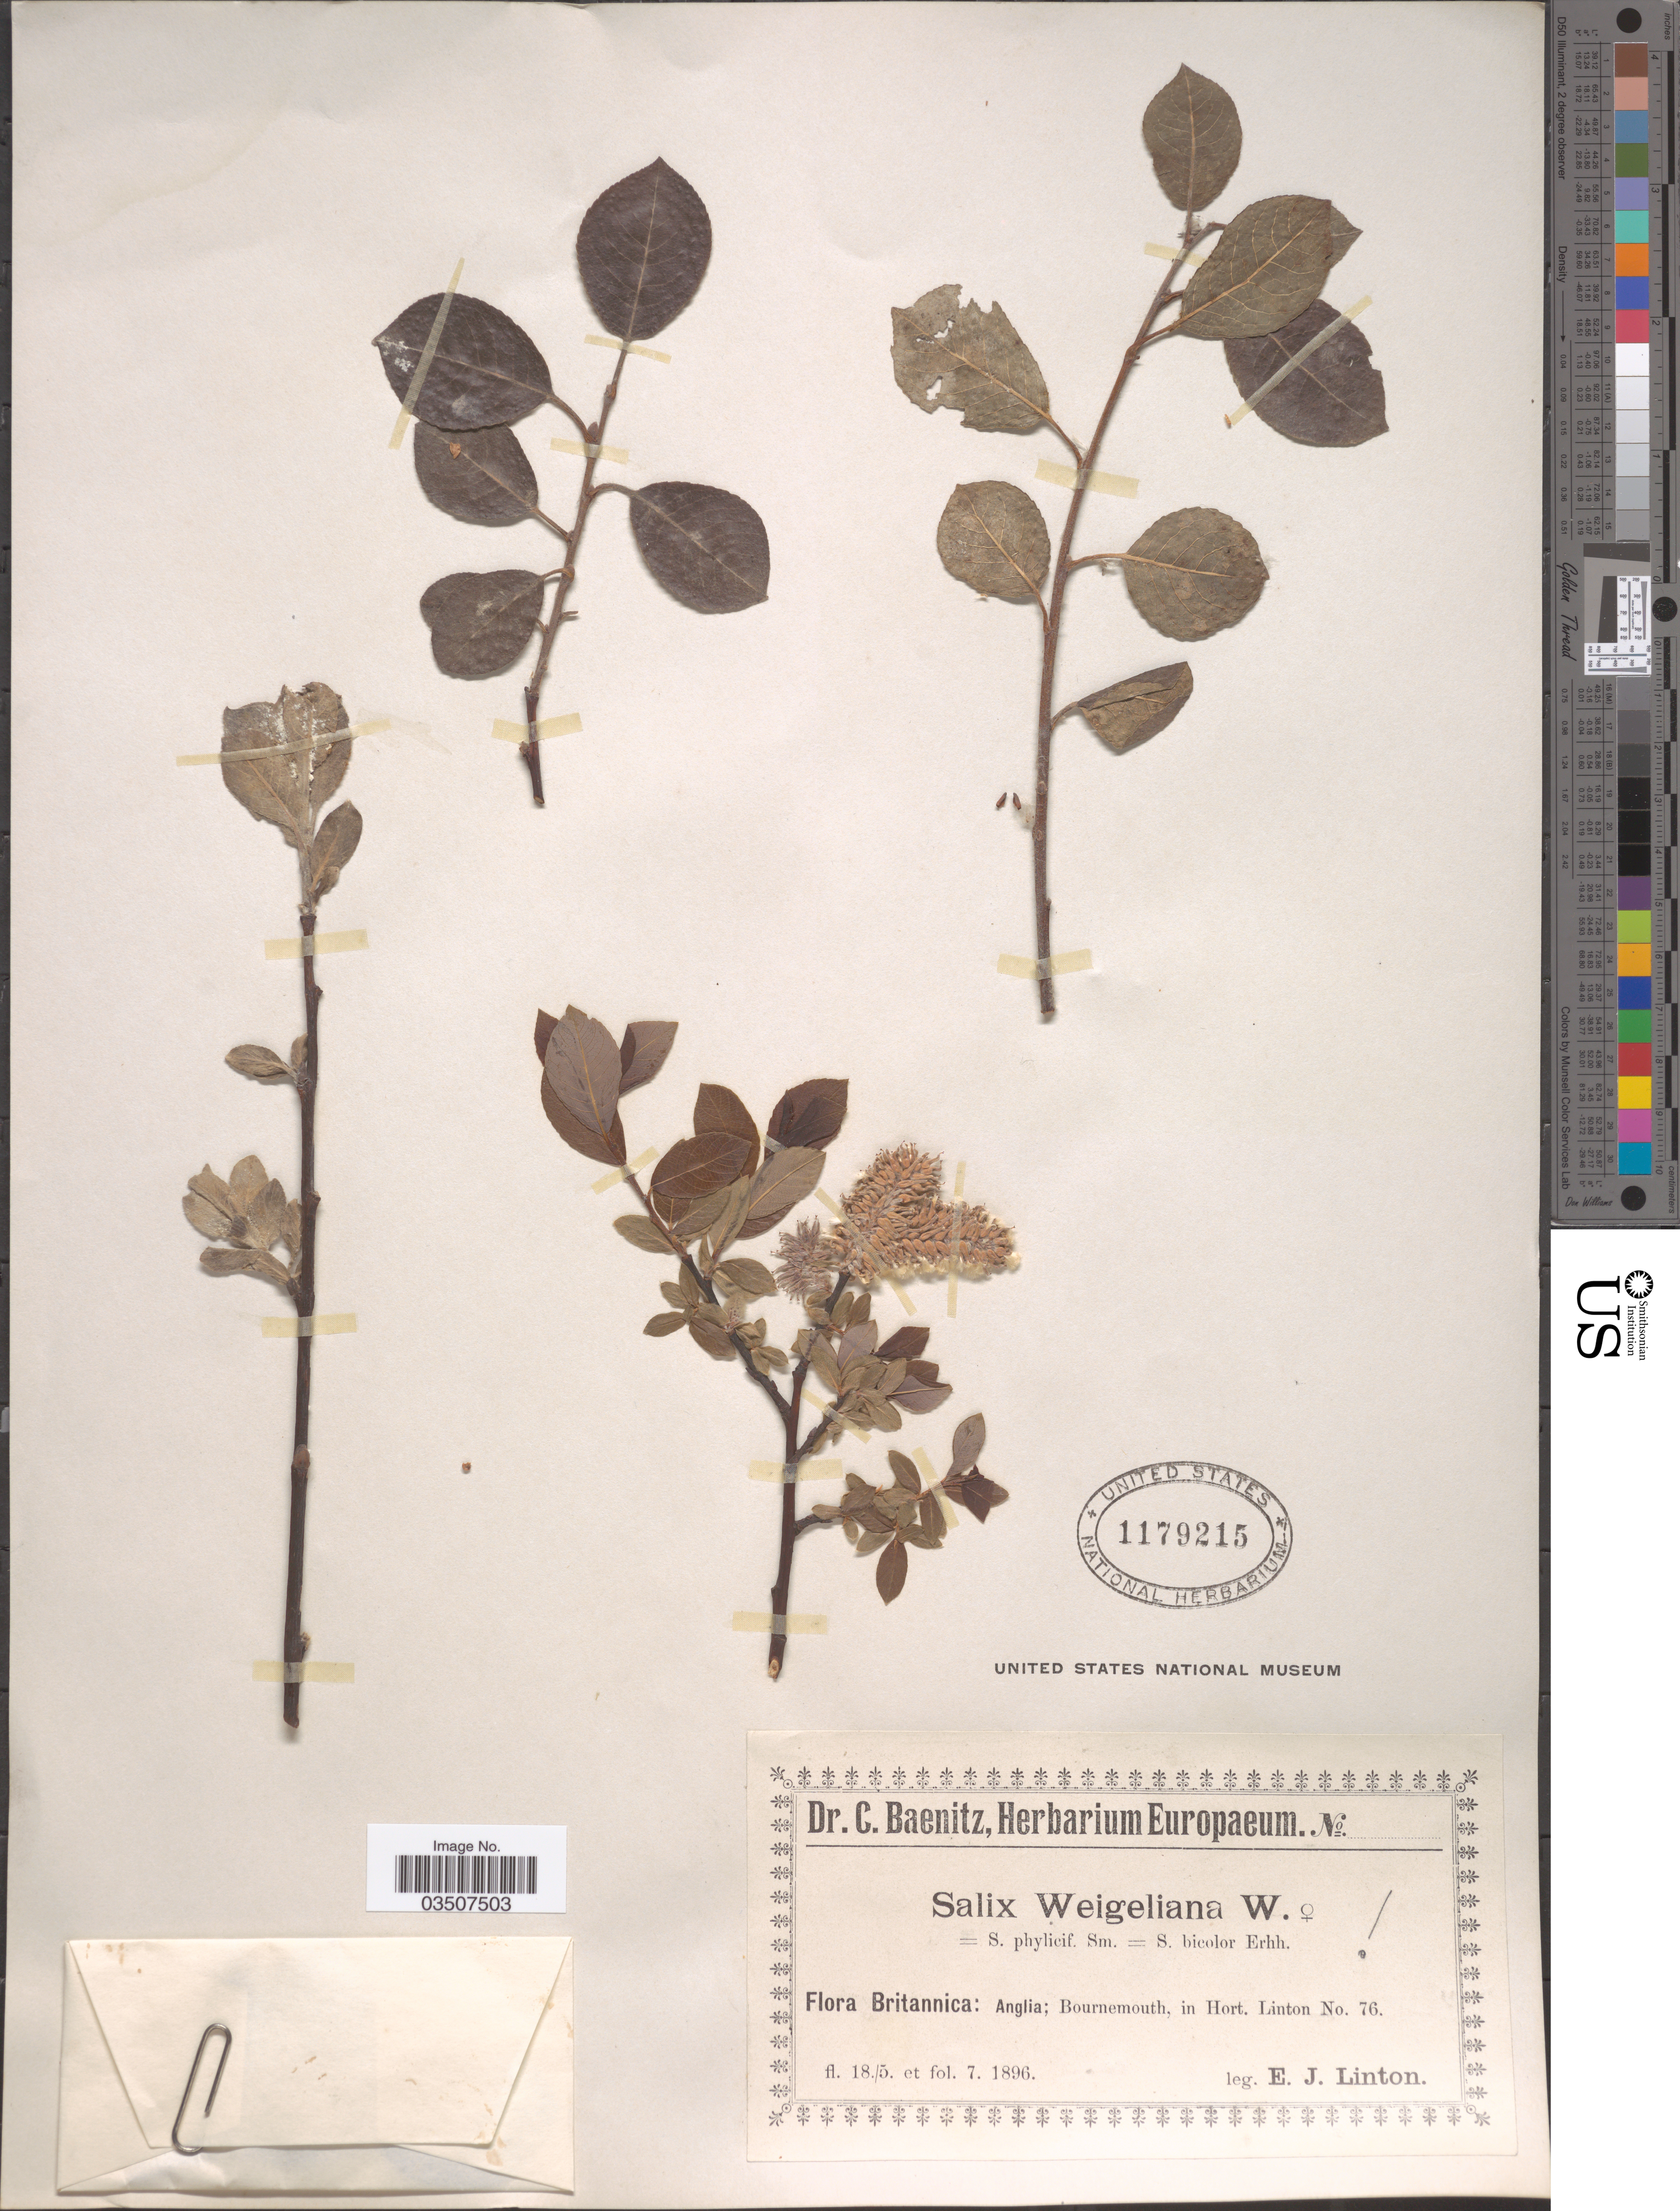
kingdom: Plantae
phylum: Tracheophyta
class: Magnoliopsida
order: Malpighiales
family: Salicaceae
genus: Salix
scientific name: Salix weigeliana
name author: Willd.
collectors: E. Linton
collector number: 76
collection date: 1896-05-18/1896-07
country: United Kingdom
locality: Britannica: Anglia; Bournemouth, in Hort. Linton.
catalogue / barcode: US 1179215